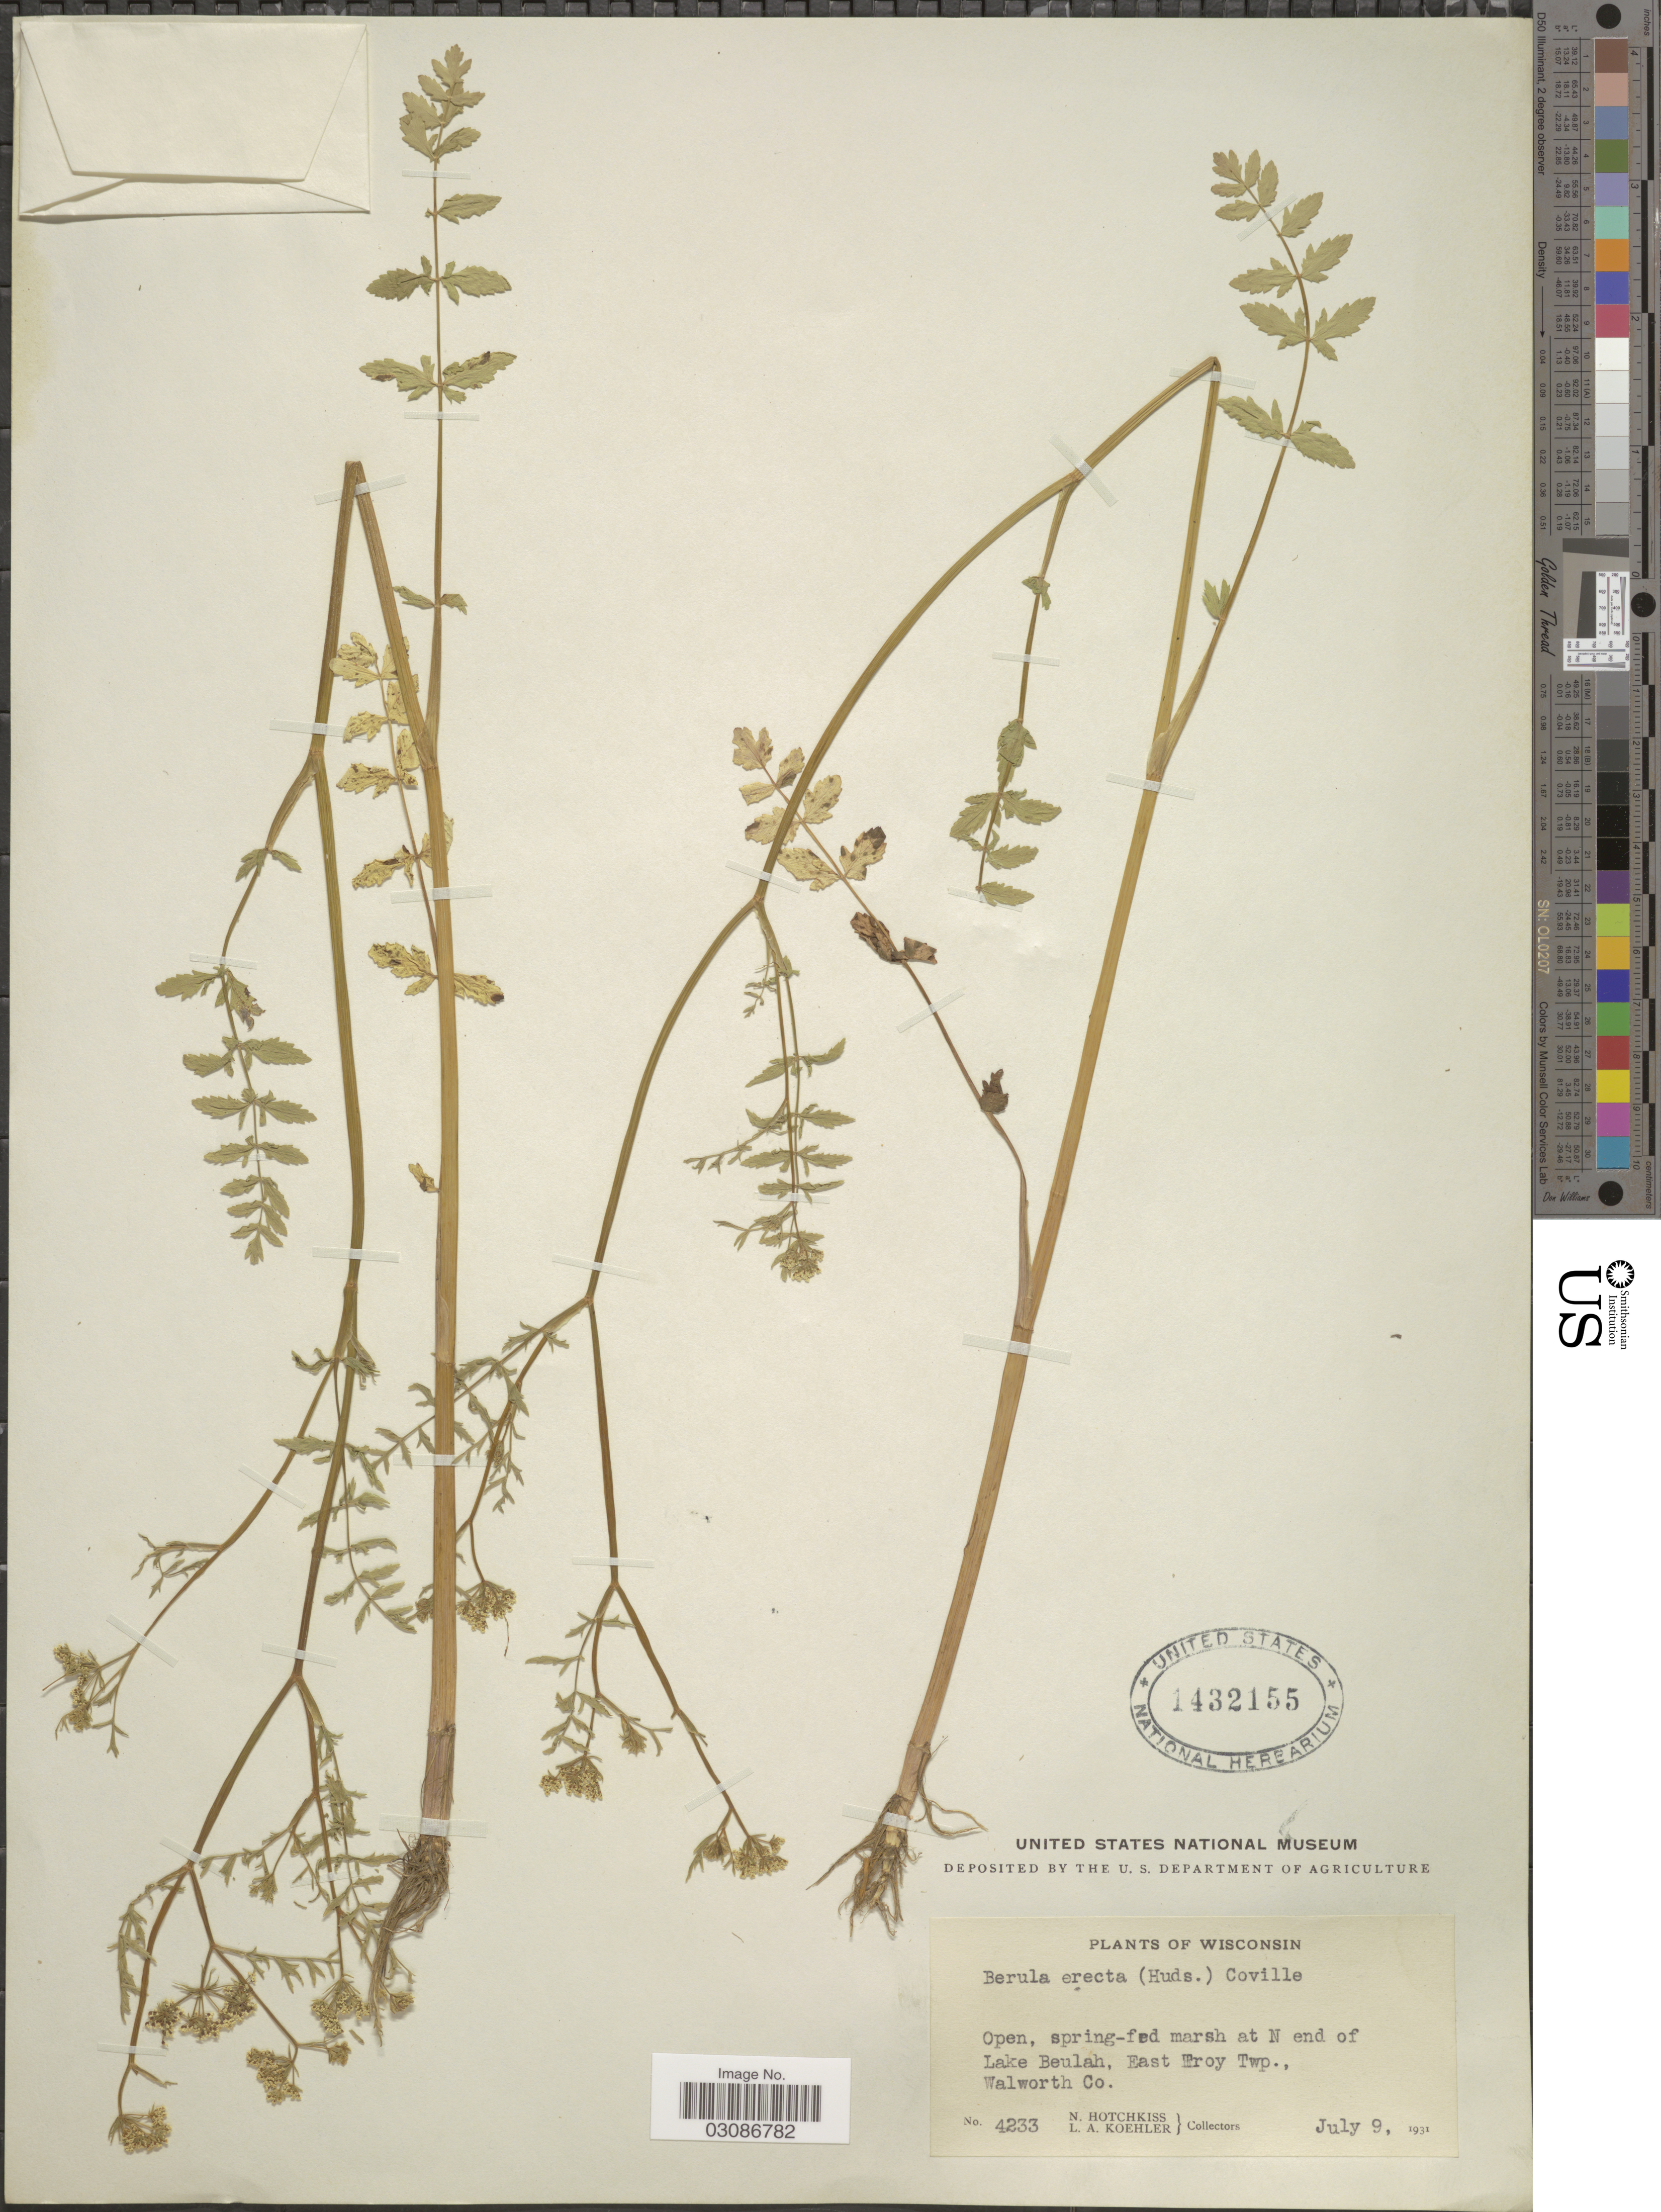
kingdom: Plantae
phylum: Tracheophyta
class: Magnoliopsida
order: Apiales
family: Apiaceae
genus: Berula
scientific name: Berula erecta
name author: (Huds.) Coville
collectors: N. Hotchkiss & L. Koehler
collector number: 4233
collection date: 1931-07-09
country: United States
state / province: Wisconsin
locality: Open, spring-fed marsh at N end of Lake Beulah, East Troy Twp., Walworth Co.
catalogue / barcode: US 1432155